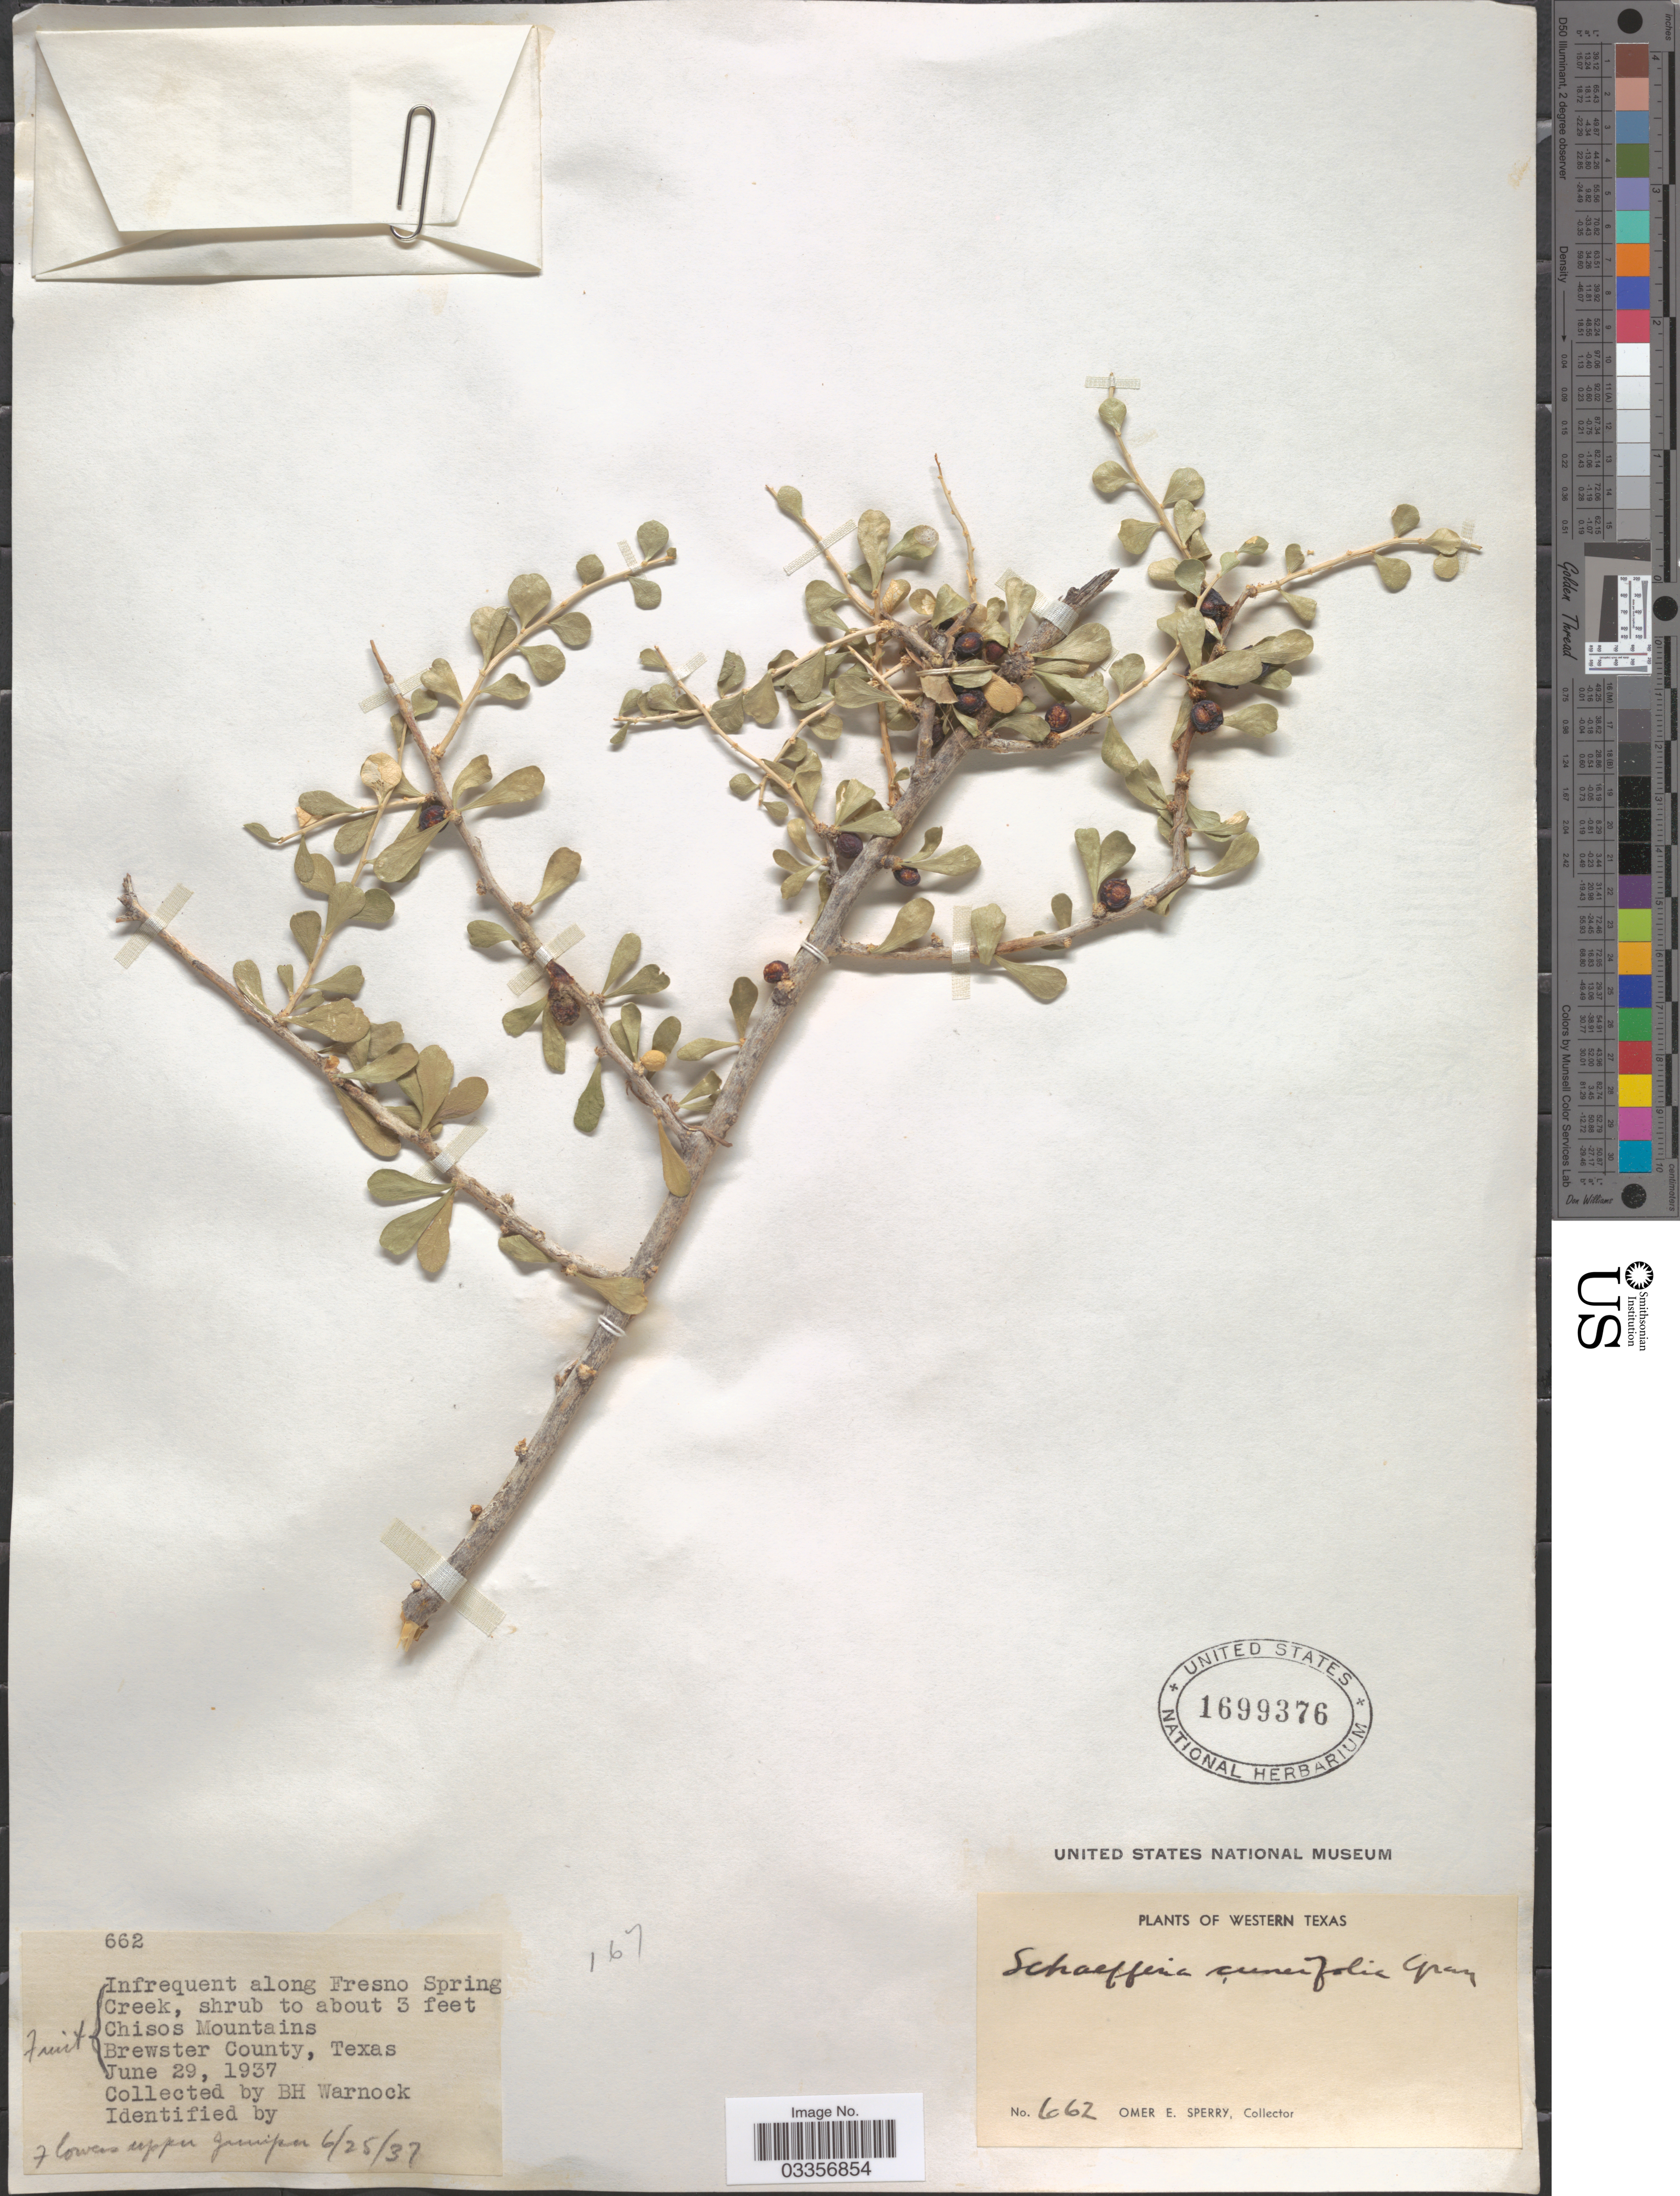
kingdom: Plantae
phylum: Tracheophyta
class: Magnoliopsida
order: Celastrales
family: Celastraceae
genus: Schaefferia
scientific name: Schaefferia cuneifolia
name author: A. Gray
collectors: B. H. Warnock & O. E. Sperry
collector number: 662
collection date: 1937-06-25/1937-06-29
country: United States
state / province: Texas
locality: Western Texas. Infrequent along Fresno Spring Creek, Chisos Mountains, Brewster County.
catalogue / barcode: US 1699376